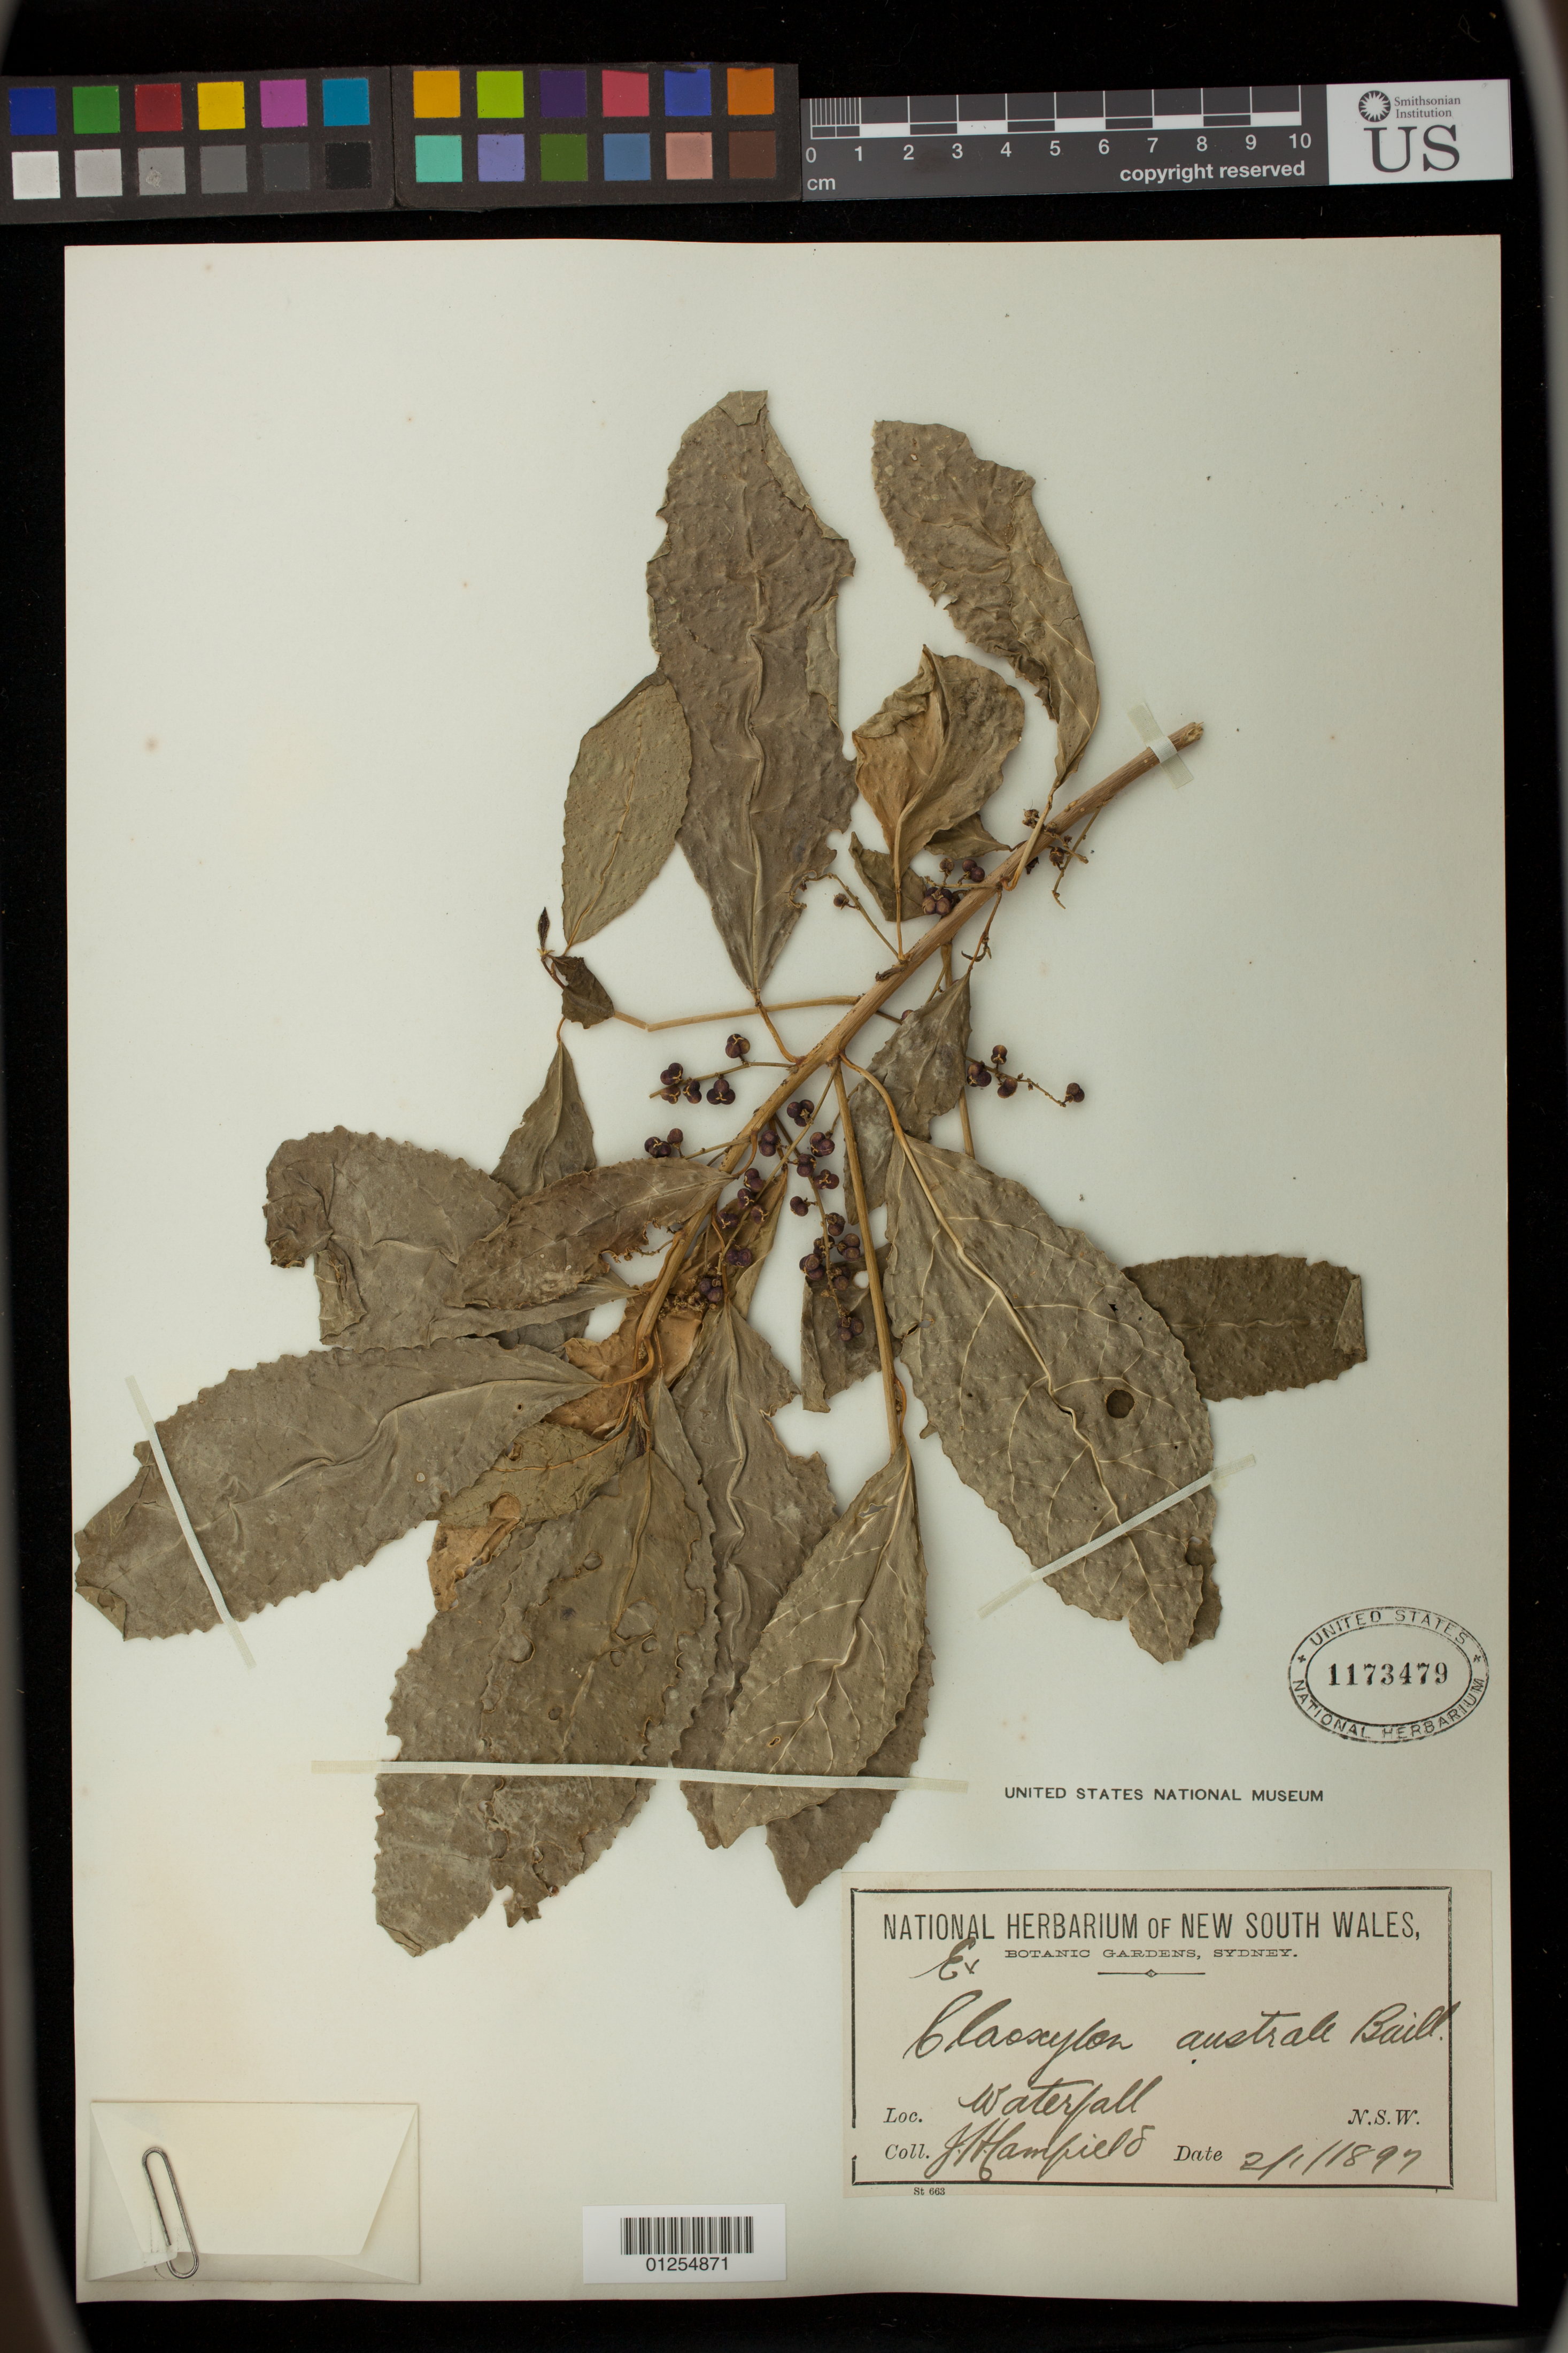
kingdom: Plantae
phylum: Tracheophyta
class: Magnoliopsida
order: Malpighiales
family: Euphorbiaceae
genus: Claoxylon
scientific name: Claoxylon tenerifolium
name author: (Baill.) F. Muell.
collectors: J. Hamfield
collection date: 1897-02-01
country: Australia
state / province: New South Wales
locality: Waterfall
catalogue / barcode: US 1173479